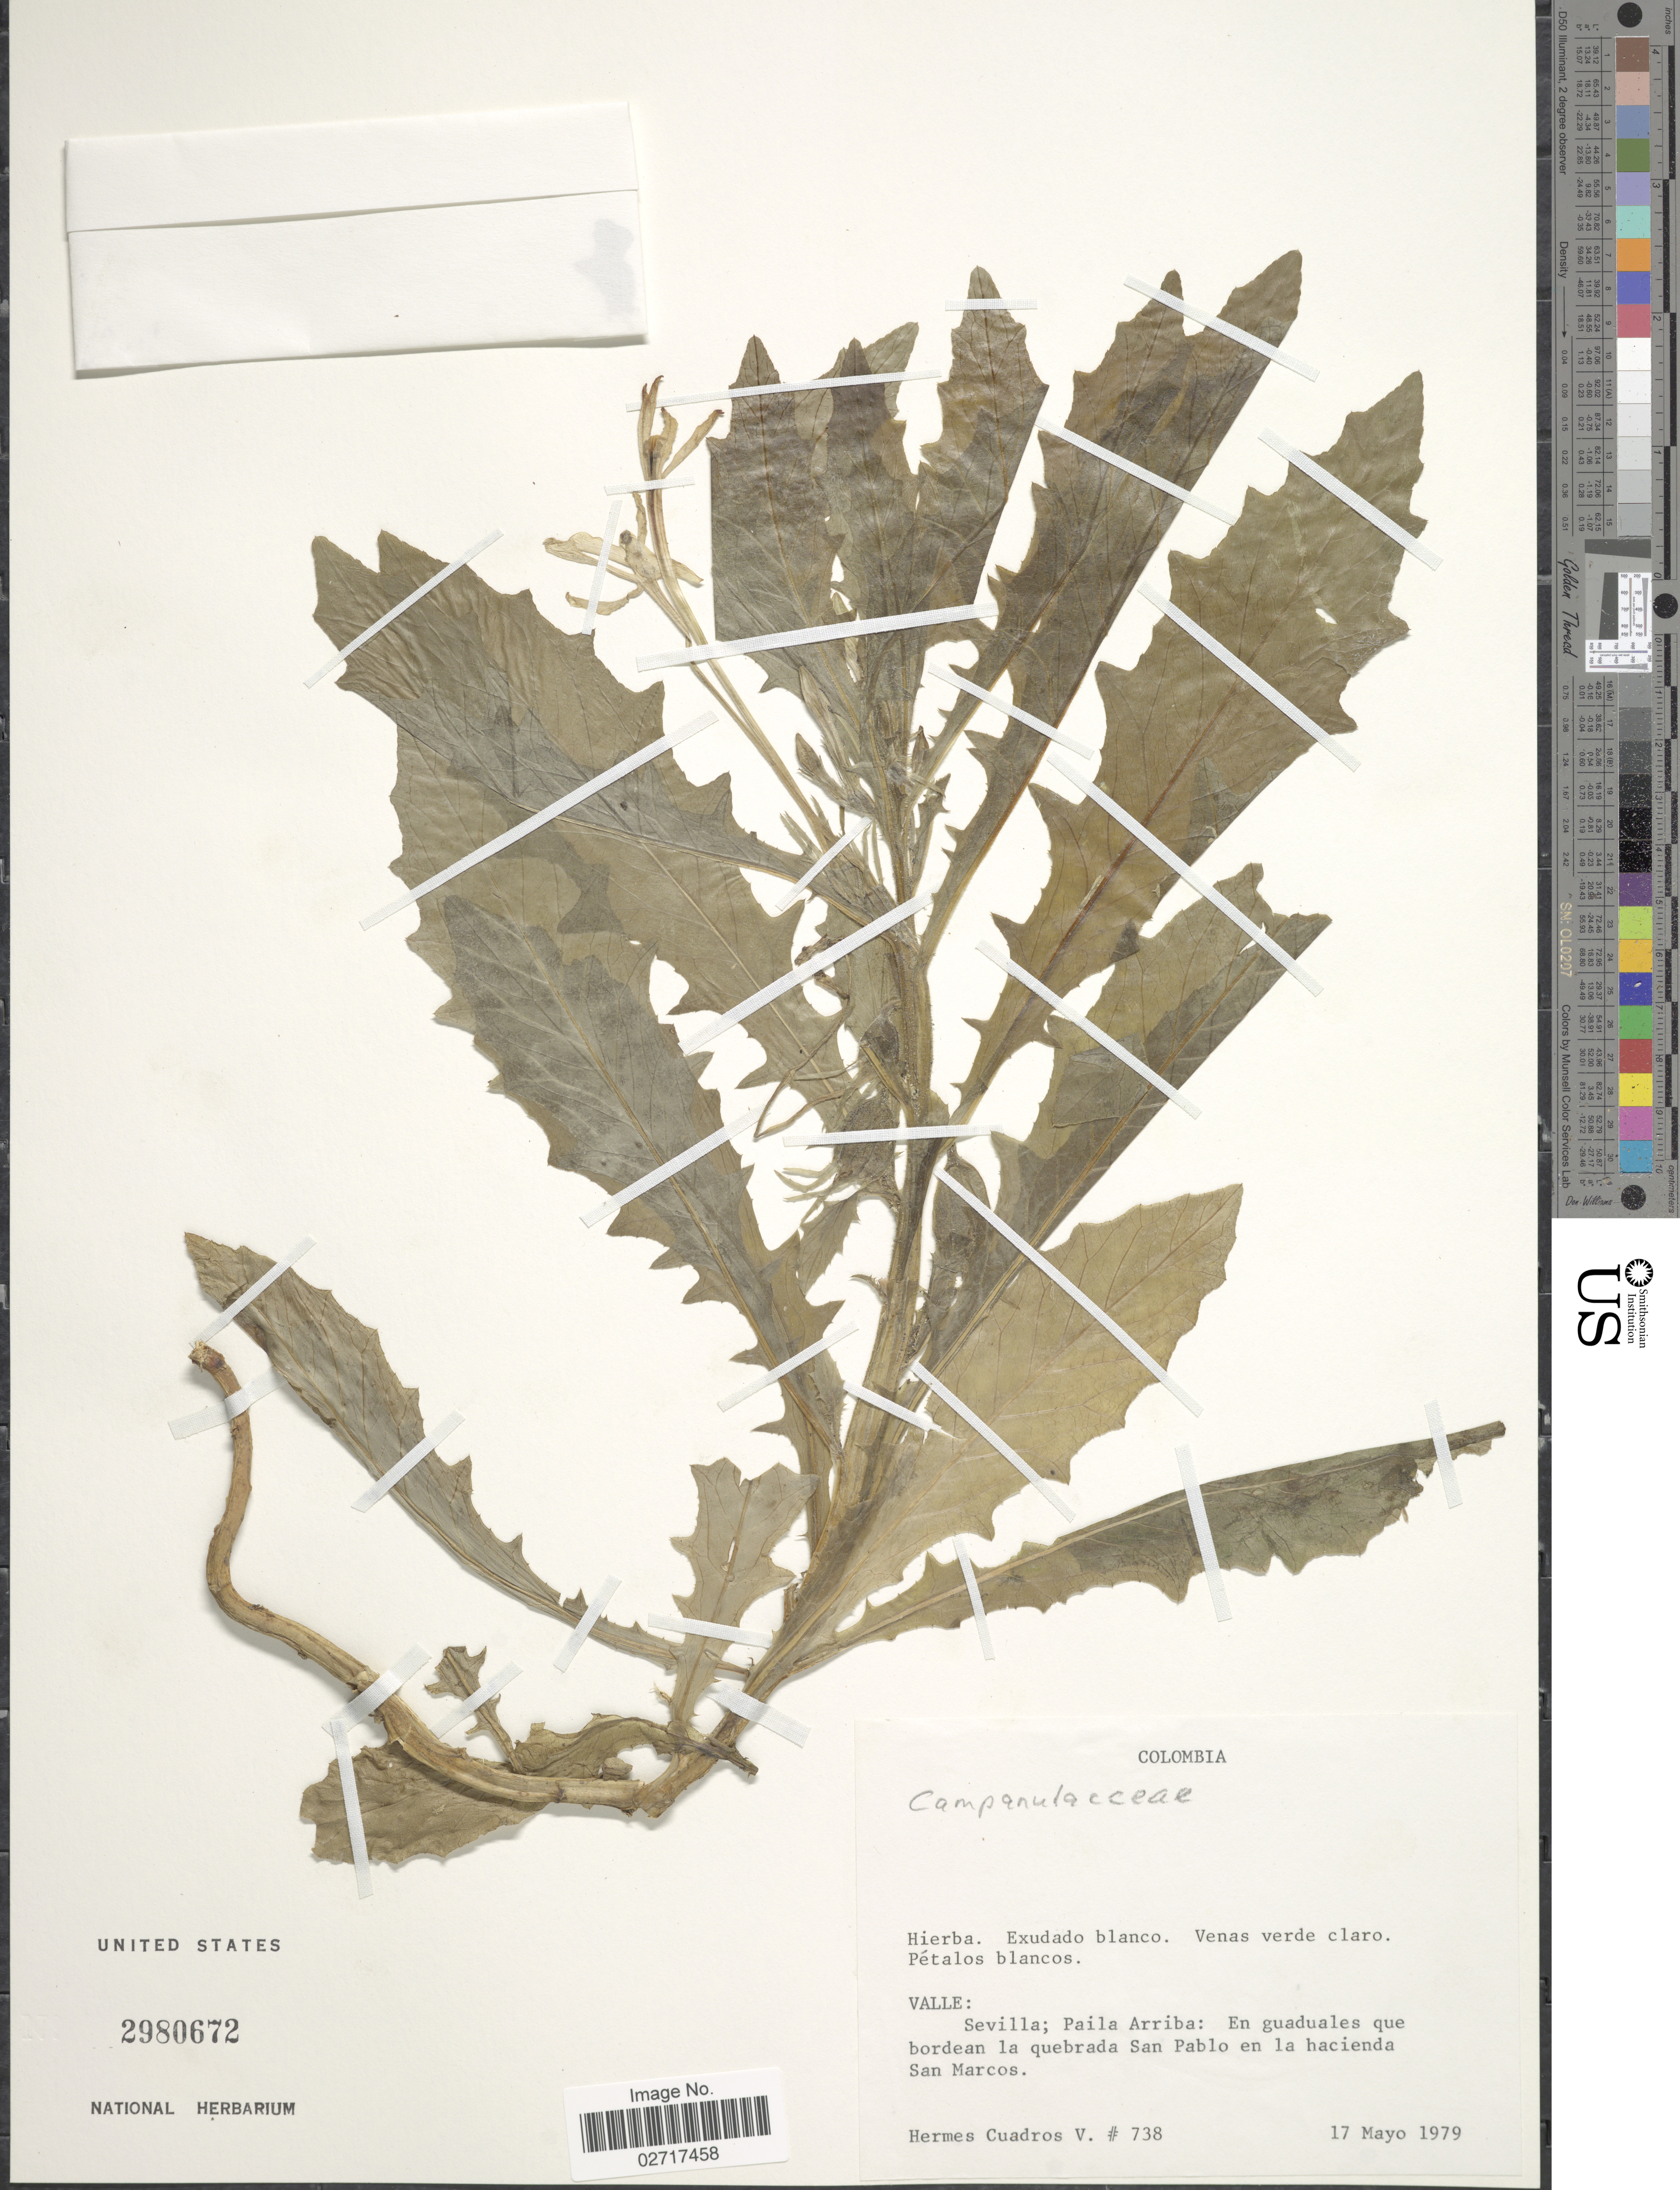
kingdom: Plantae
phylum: Tracheophyta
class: Magnoliopsida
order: Asterales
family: Campanulaceae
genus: Hippobroma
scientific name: Hippobroma longiflora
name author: (L.) G. Don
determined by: Strong, Mark T., (BOT), Smithsonian Institution - National Museum of Natural History (UNITED STATES)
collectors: H. Cuadros V.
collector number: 738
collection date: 1979-05-17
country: Colombia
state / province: Valle del Cauca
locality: Valle: Sevilla; Paila Arriba: En guaduales que bordean la quebrada San Peblo en la hacienda San Marcos.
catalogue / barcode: US 2980672